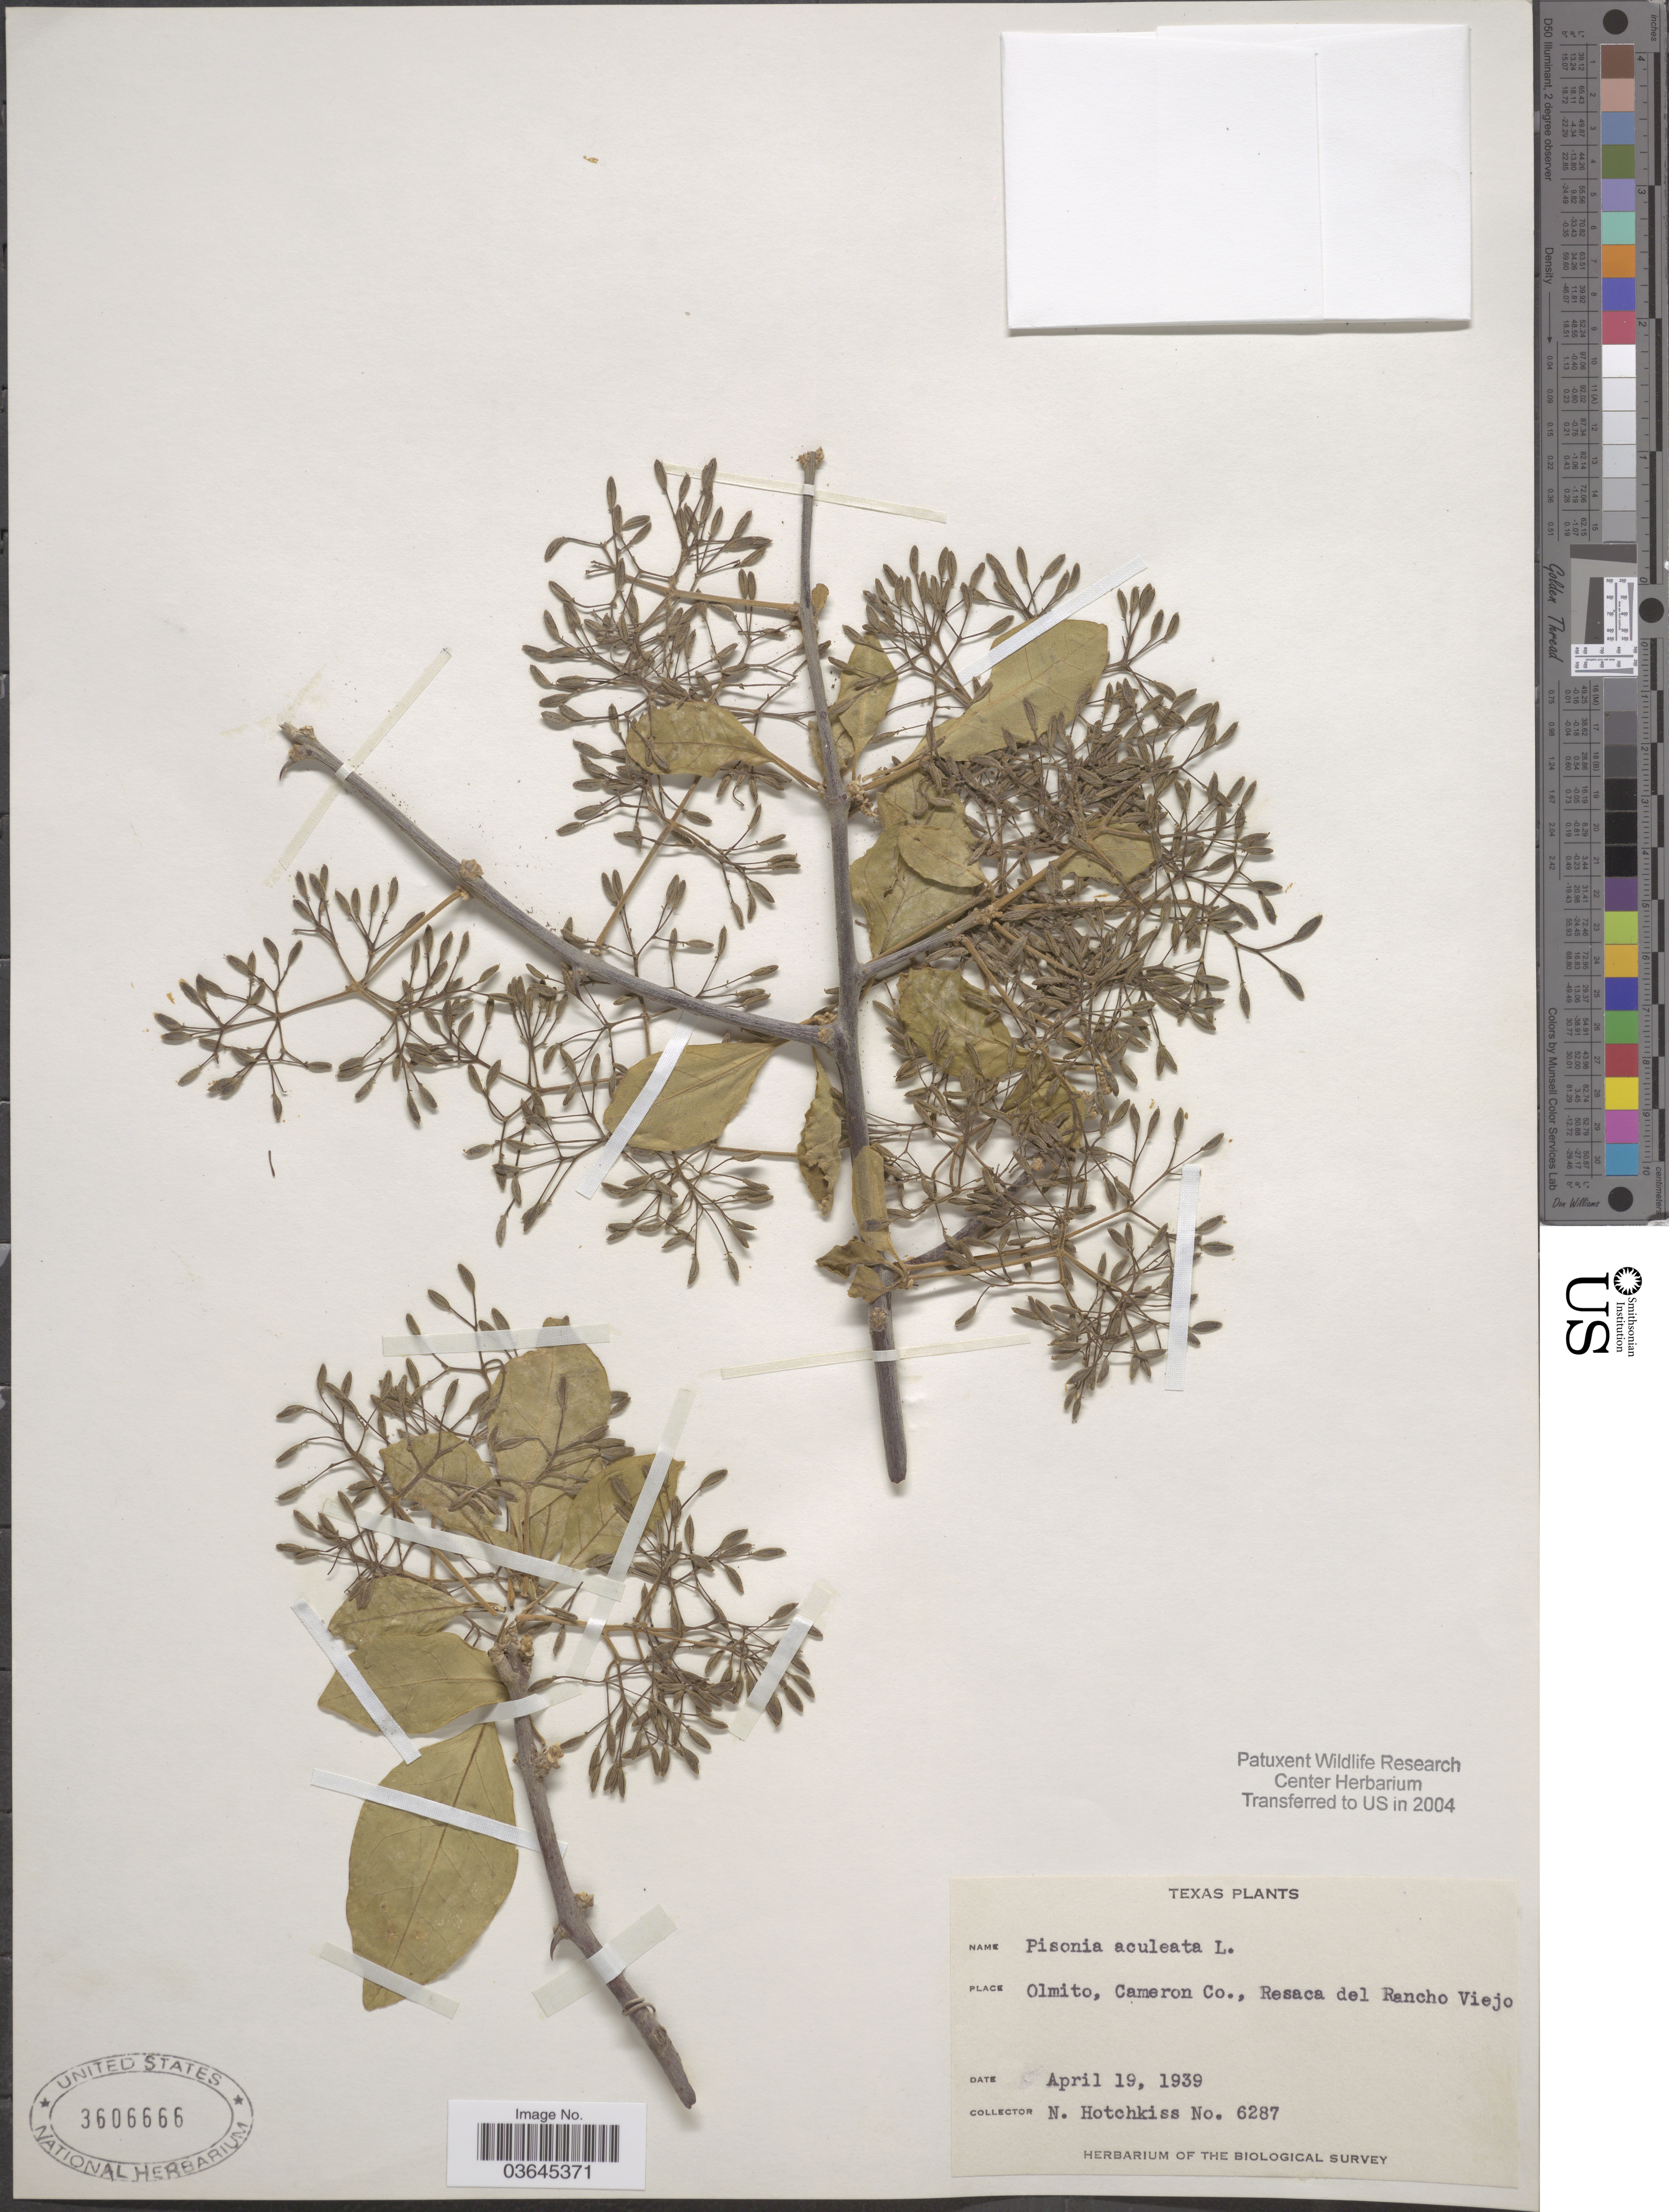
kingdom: Plantae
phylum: Tracheophyta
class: Magnoliopsida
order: Caryophyllales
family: Nyctaginaceae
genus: Pisonia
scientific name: Pisonia aculeata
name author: L.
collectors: N. Hotchkiss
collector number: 6287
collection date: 1939-04-19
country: United States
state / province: Texas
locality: Olmito, Cameron Co., Resaca del Rancho Viejo.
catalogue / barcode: US 3606666